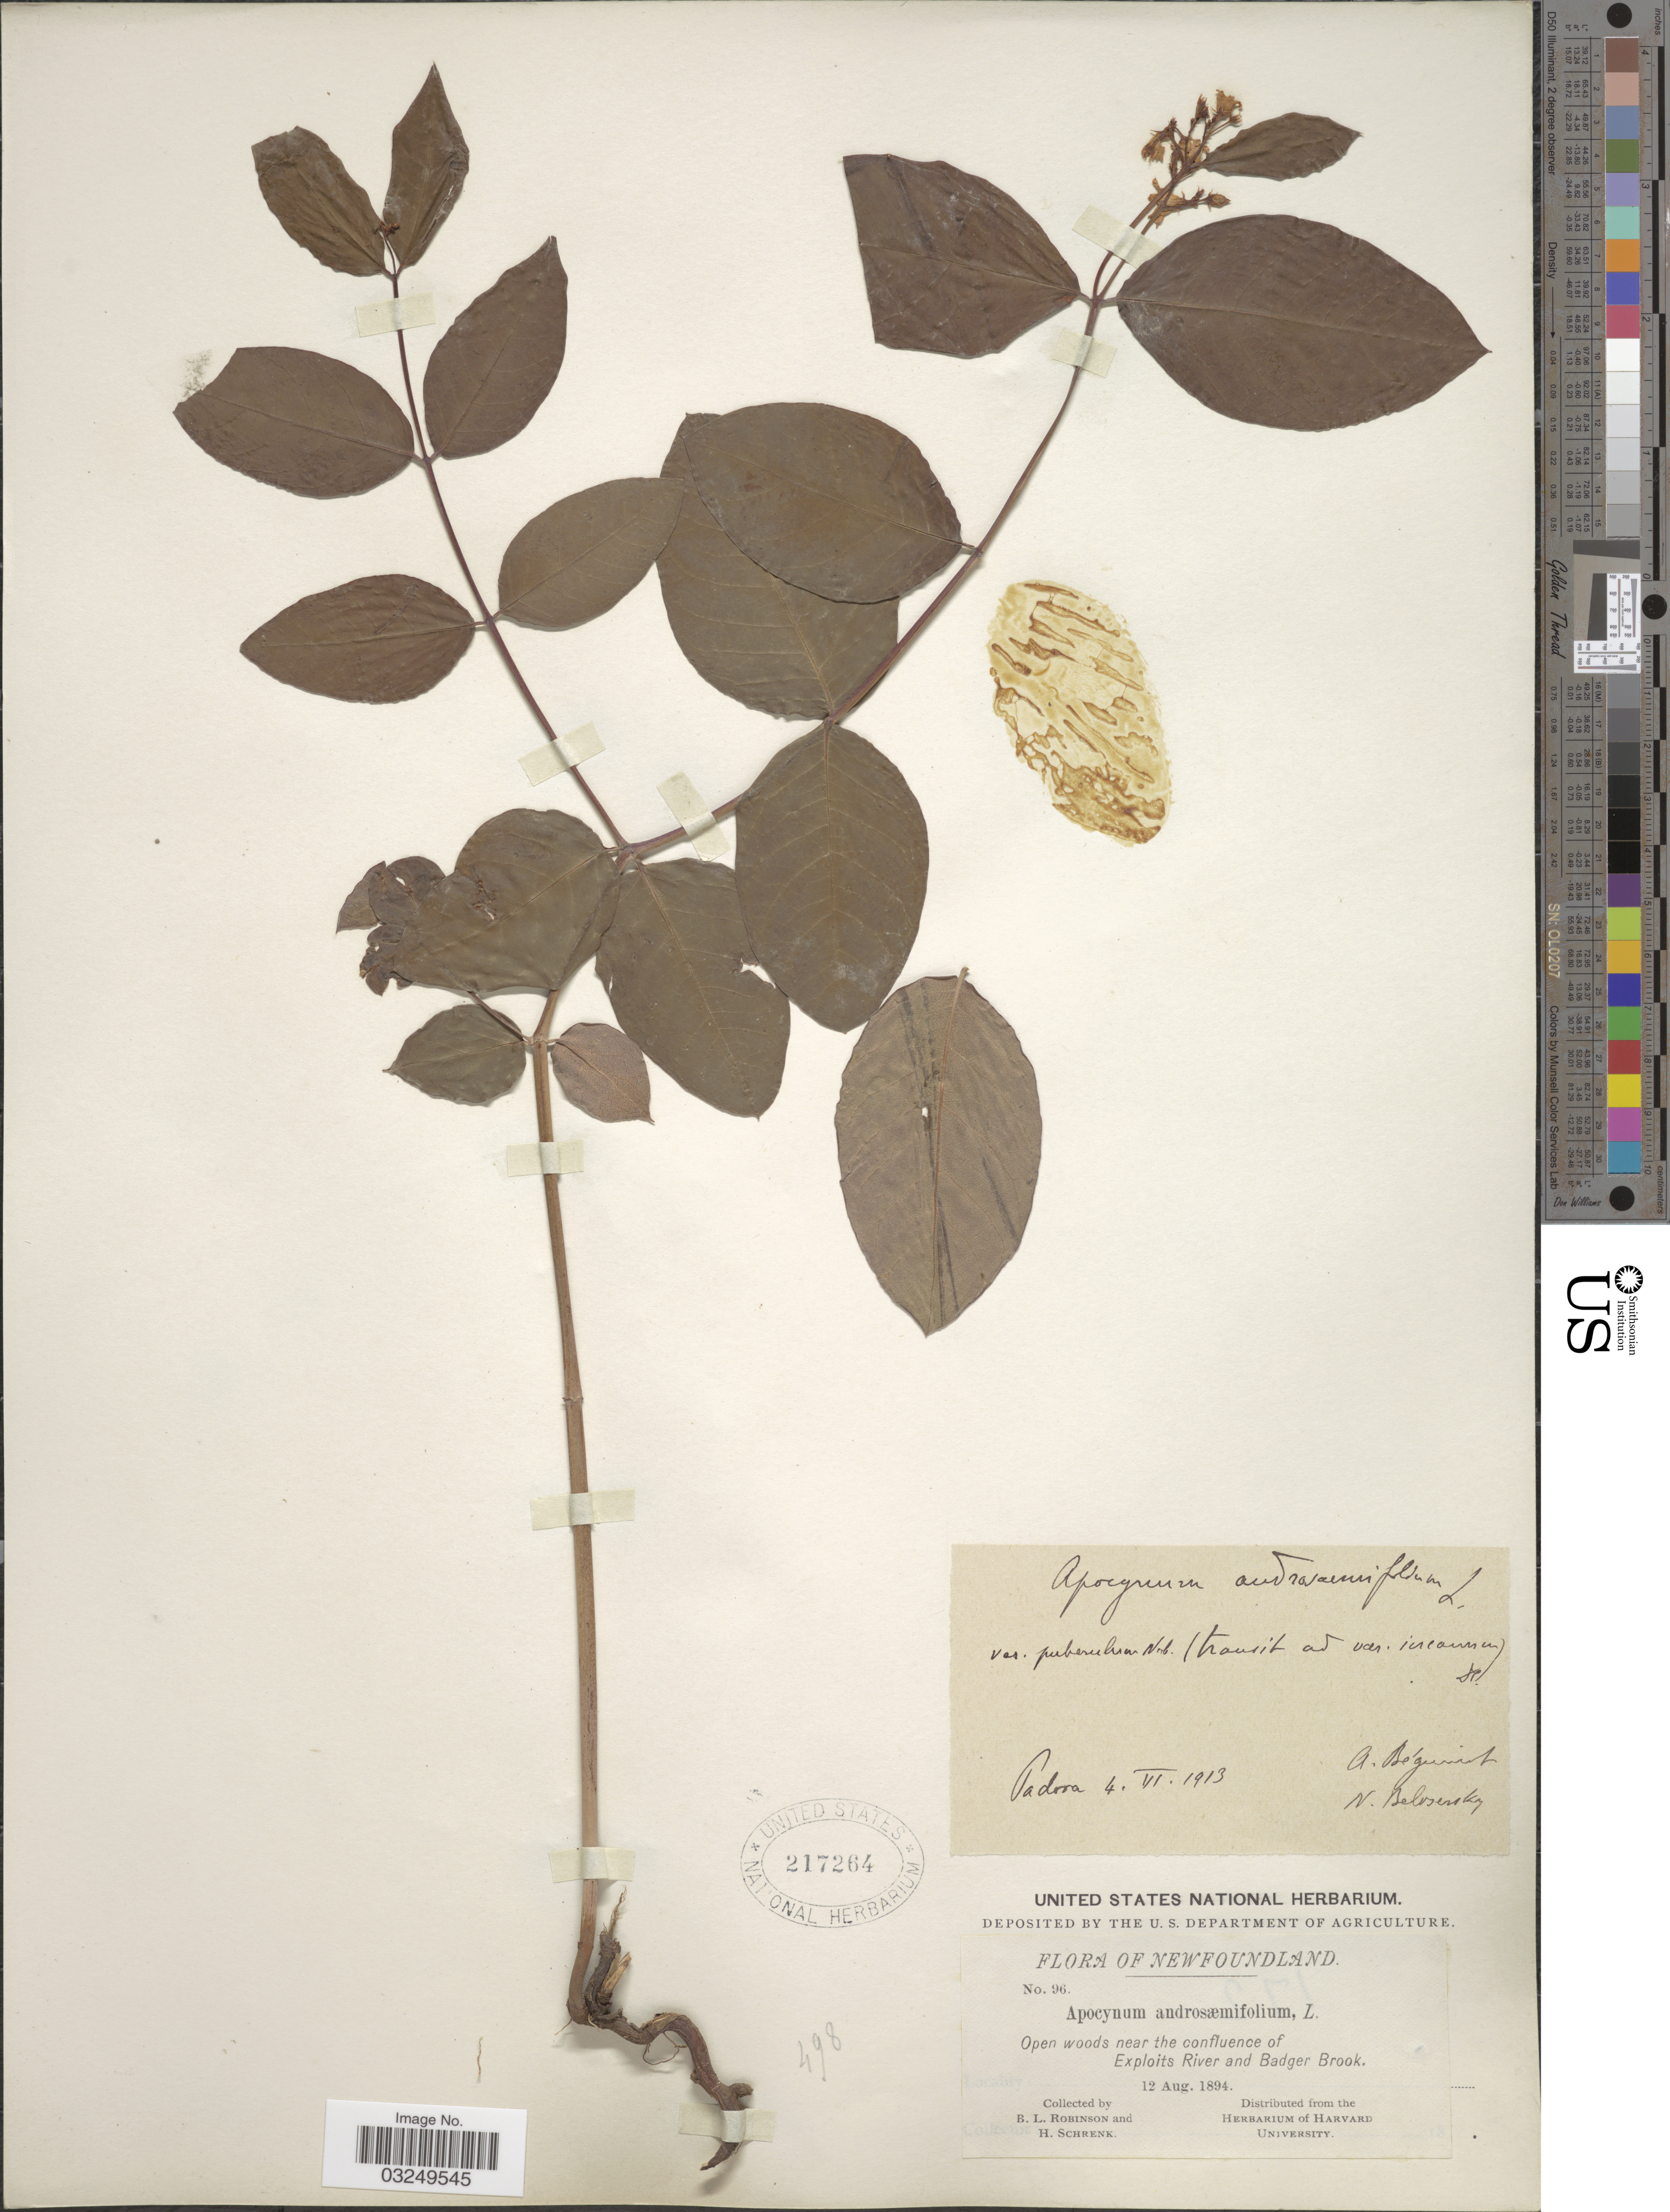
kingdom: Plantae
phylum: Tracheophyta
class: Magnoliopsida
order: Gentianales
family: Apocynaceae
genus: Apocynum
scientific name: Apocynum androsaemifolium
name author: L.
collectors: B. L. Robinson & H. Schrenk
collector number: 96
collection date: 1894-08-12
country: Canada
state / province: Newfoundland and Labrador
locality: Open woods near the confluence of Exploits River and Badger Brook.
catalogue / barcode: US 217264